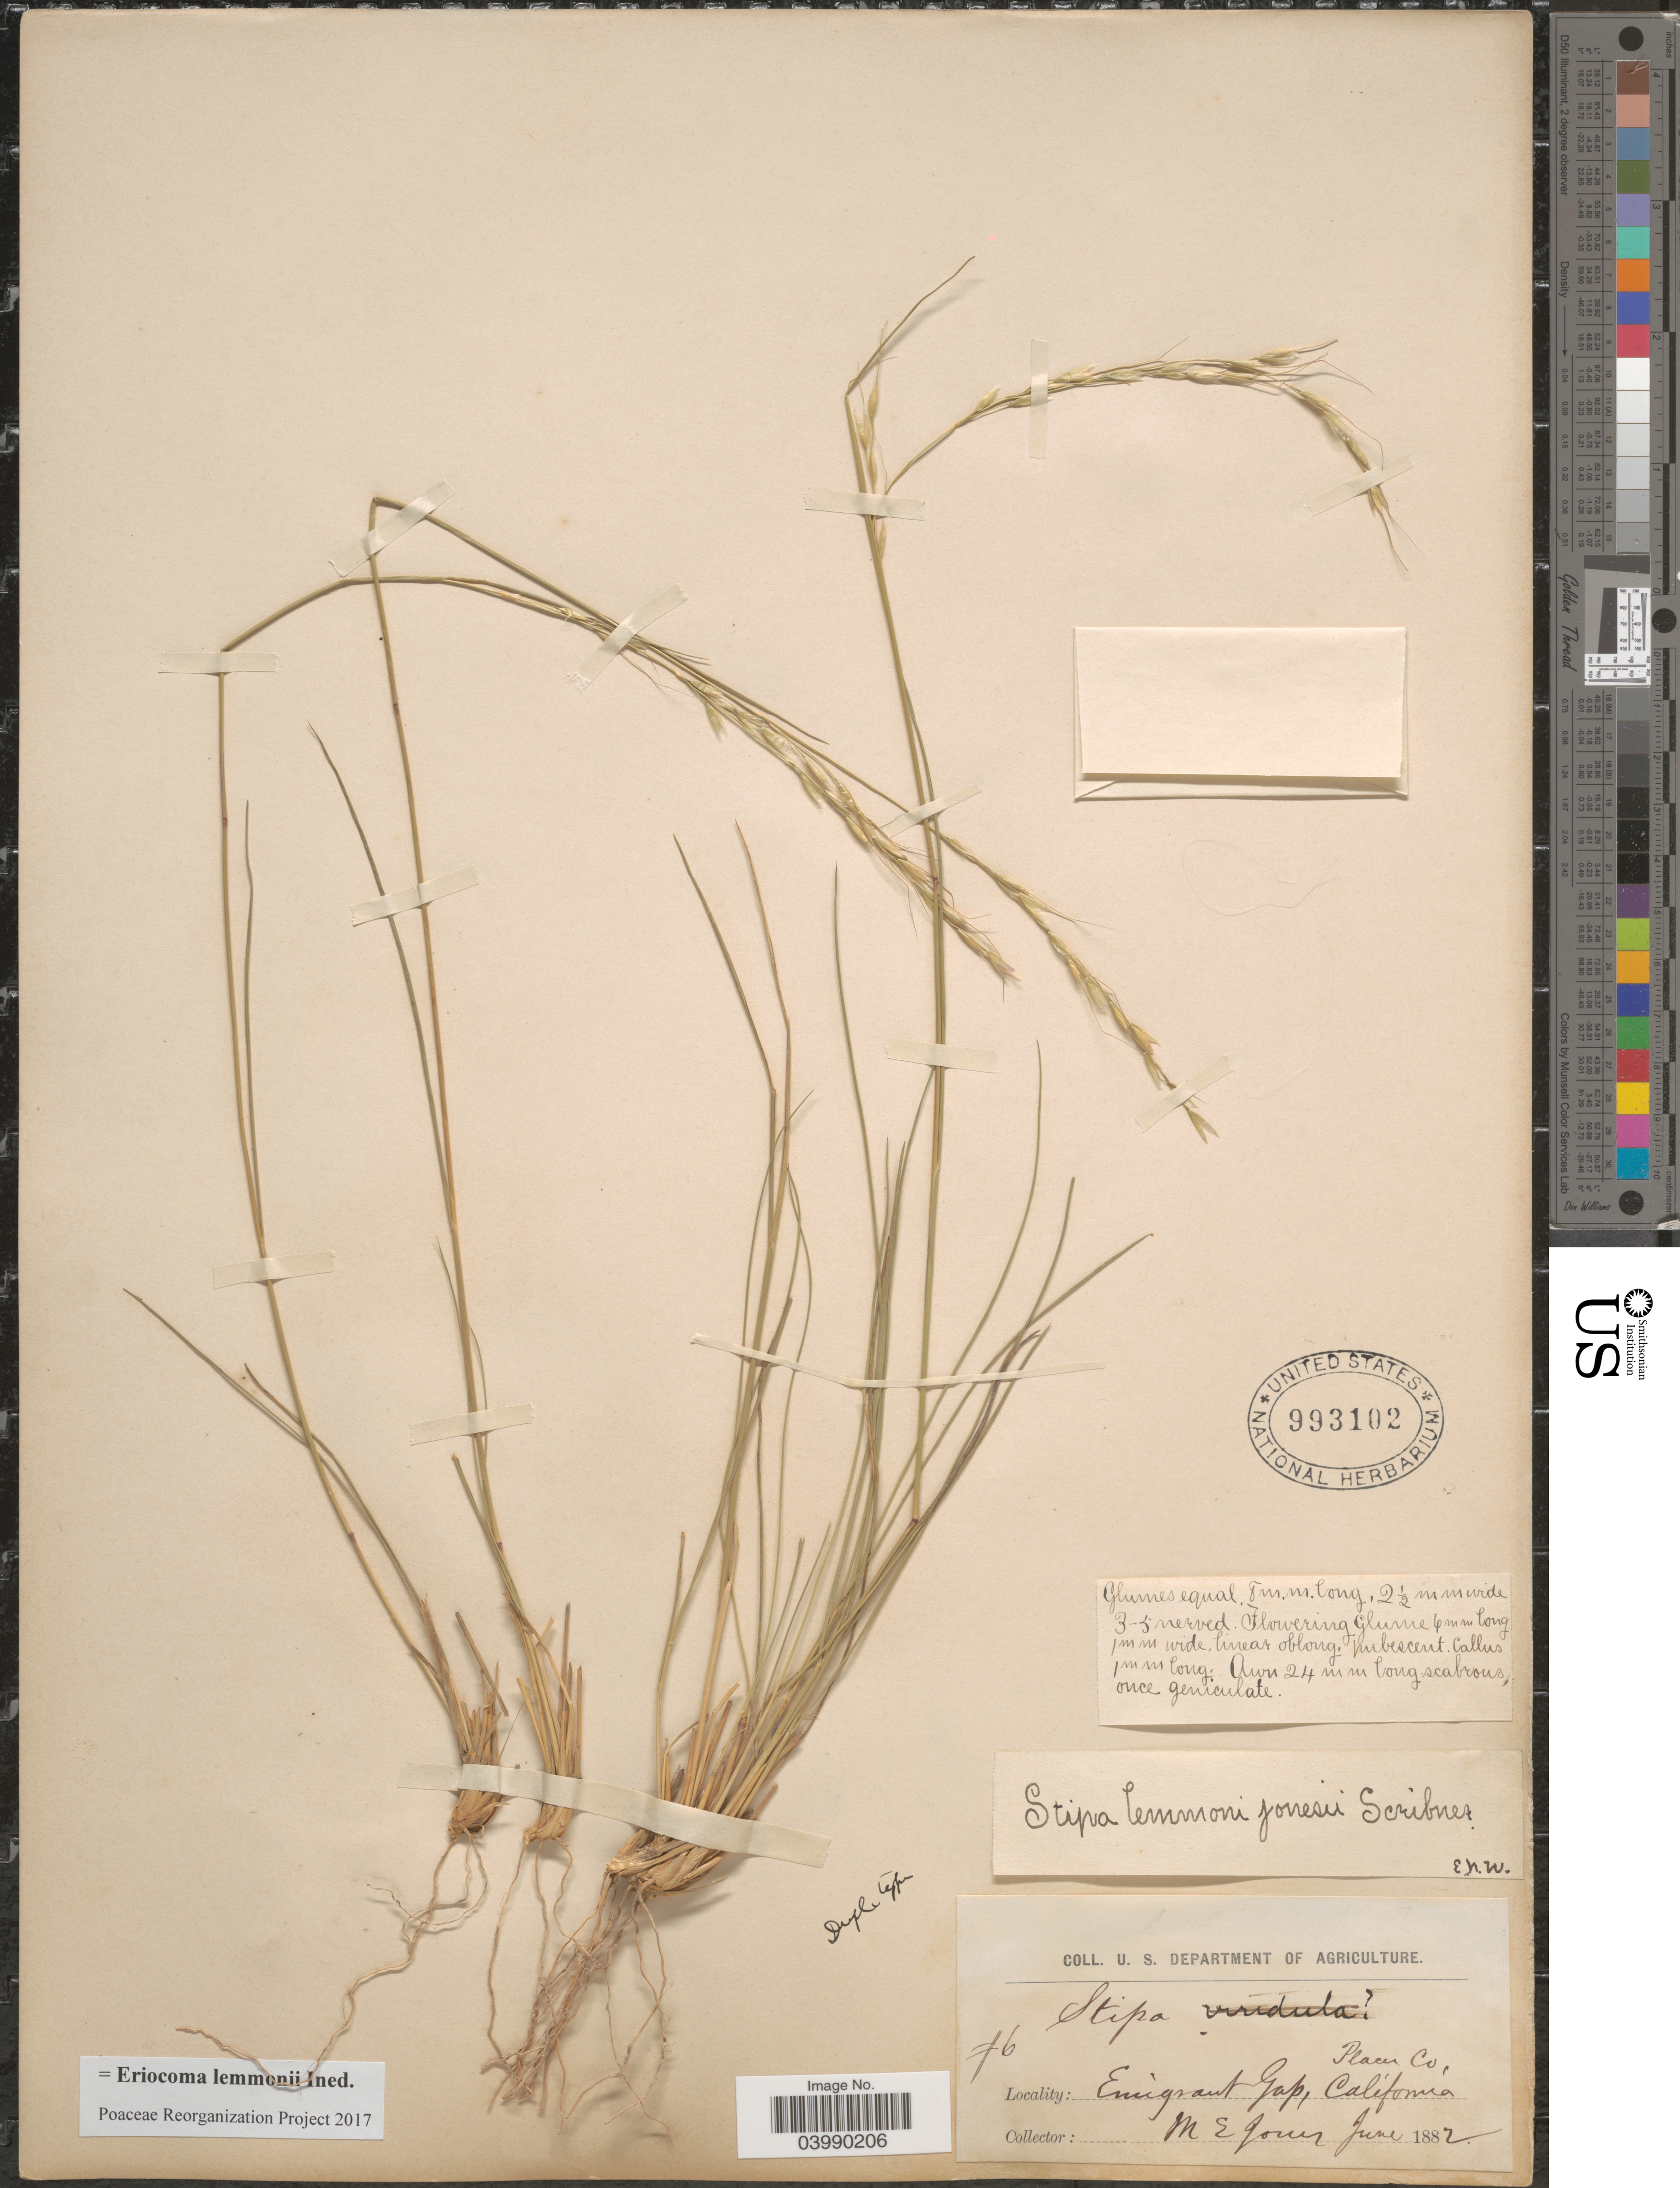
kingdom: Plantae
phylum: Tracheophyta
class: Liliopsida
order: Poales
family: Poaceae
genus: Eriocoma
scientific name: Eriocoma lemmonii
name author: (Vasey) Romasch.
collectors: M. E. Jones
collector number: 16*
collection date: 1882-06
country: United States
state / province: California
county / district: Placer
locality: Placer Co. Emigrant Gap.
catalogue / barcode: US 993102